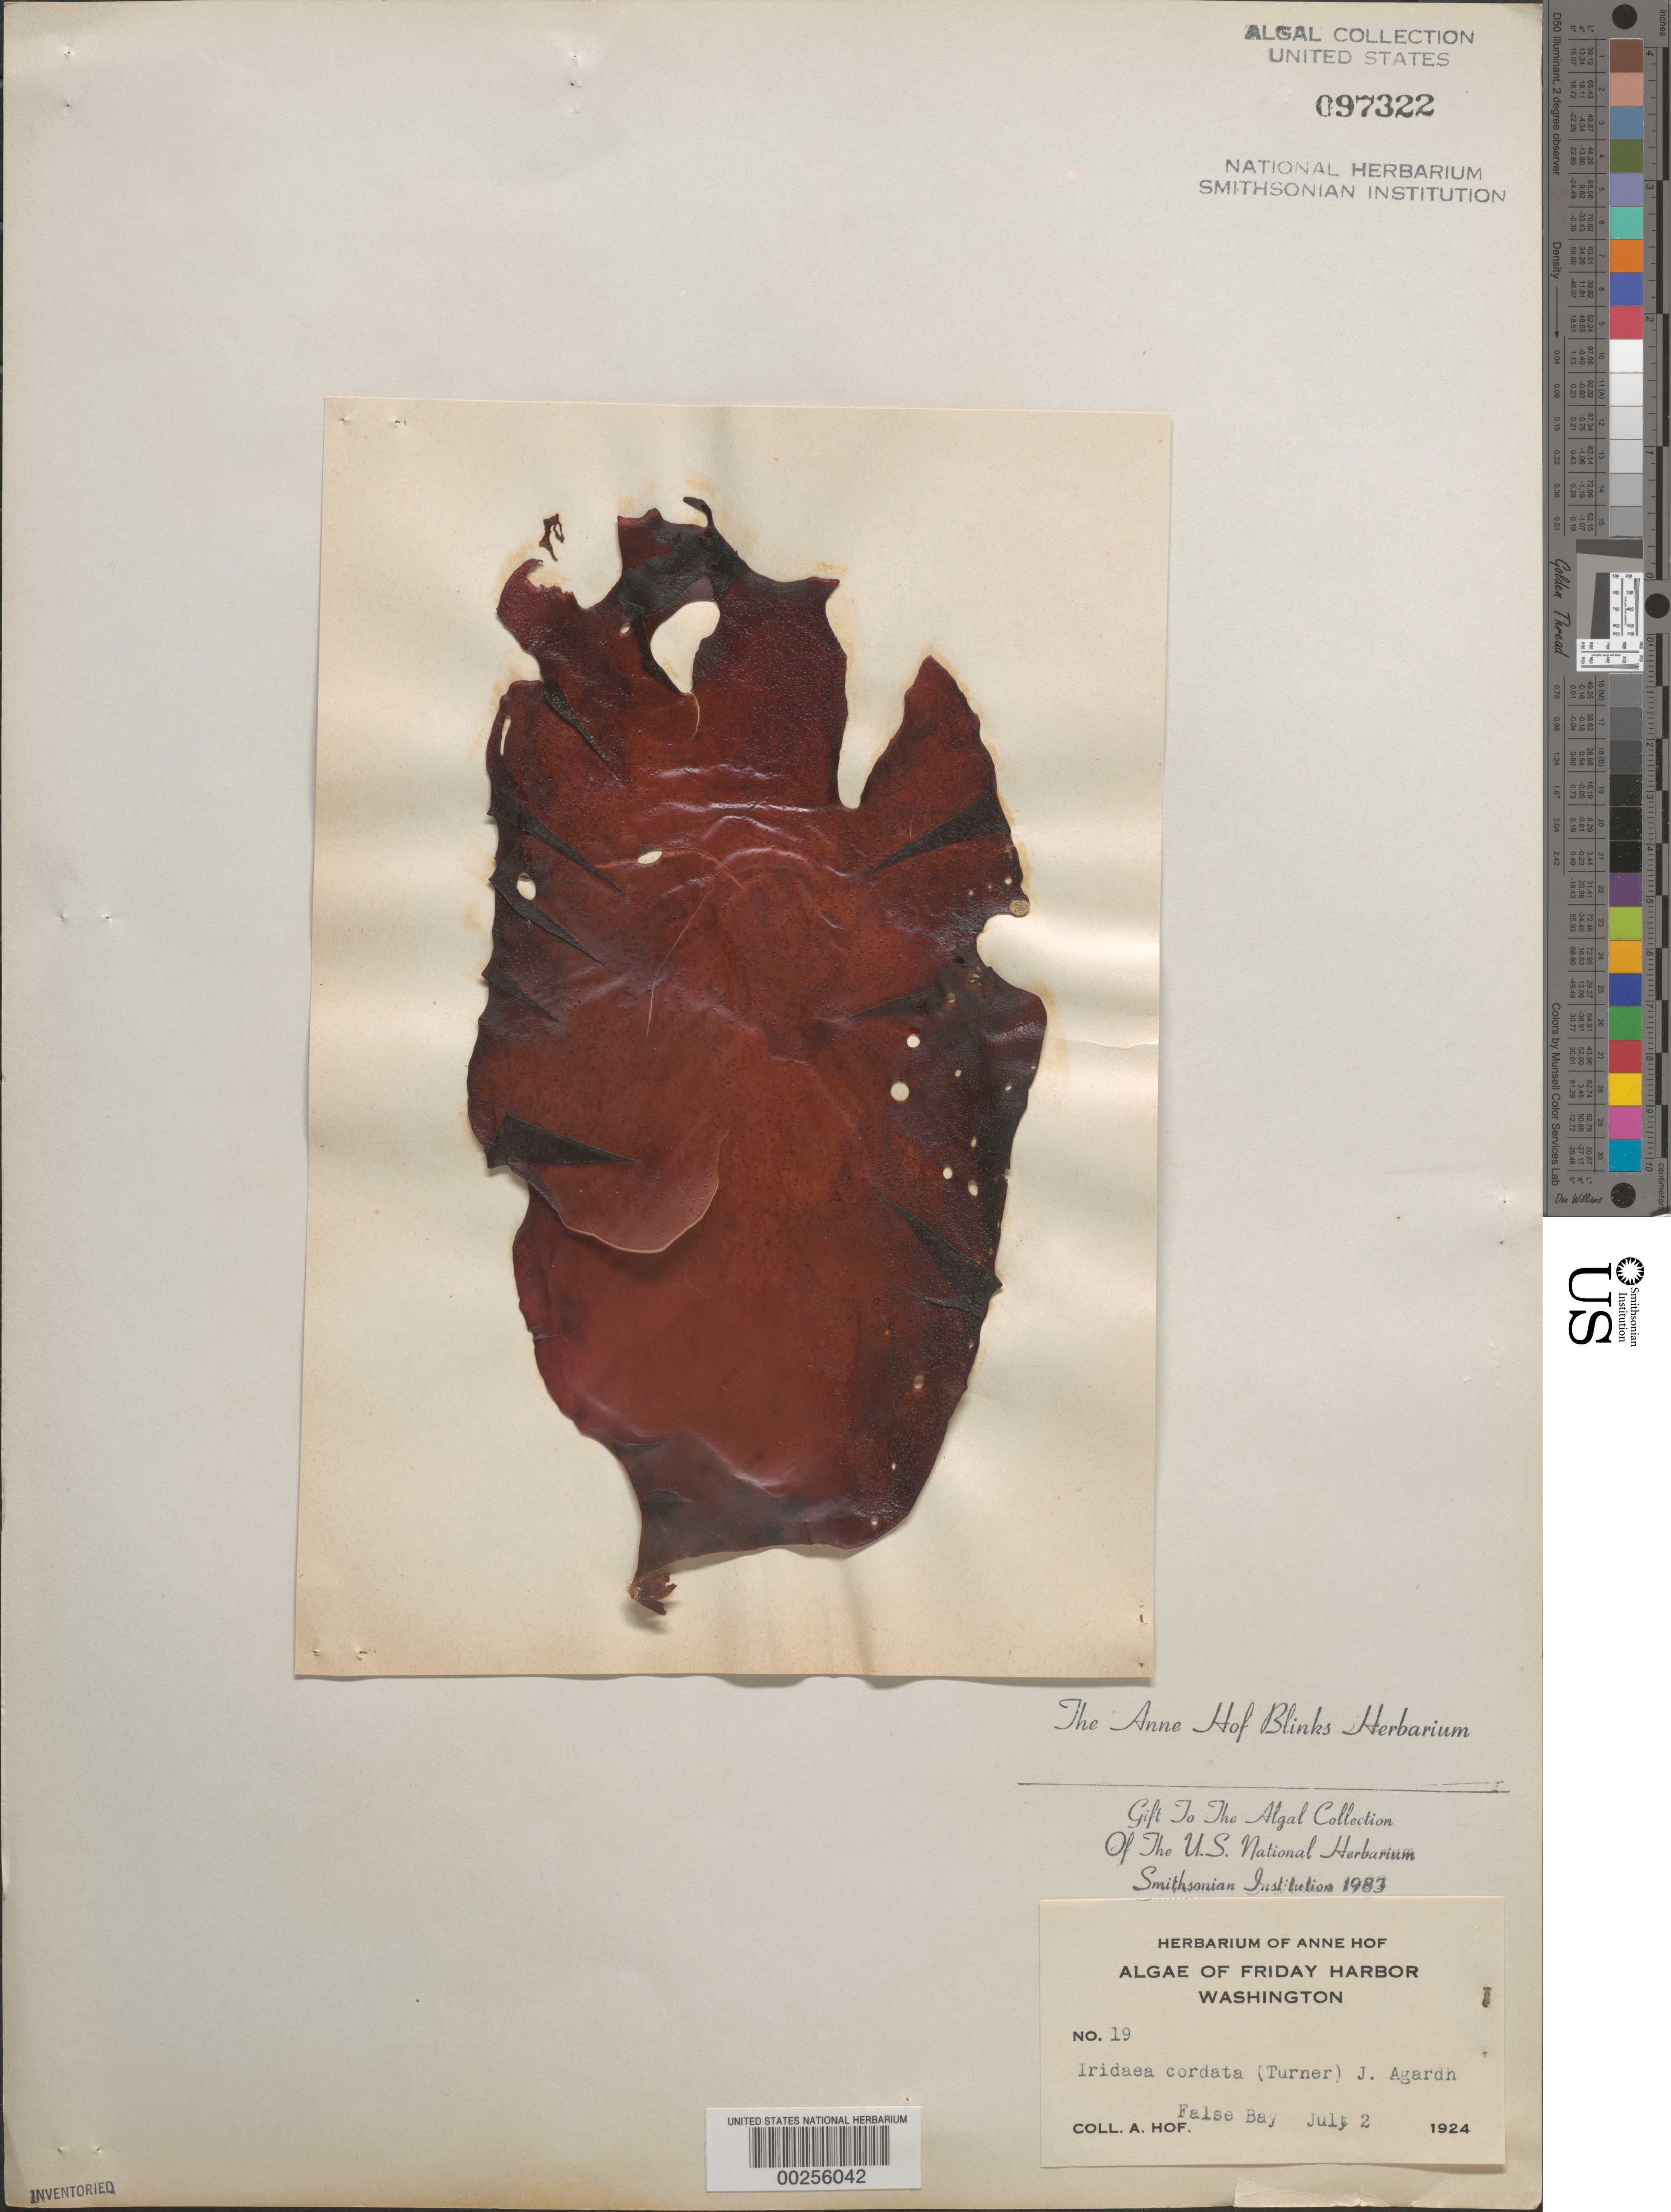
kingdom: Plantae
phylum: Rhodophyta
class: Florideophyceae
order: Gigartinales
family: Gigartinaceae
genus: Iridaea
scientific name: Iridaea cordata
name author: (Turner) Bory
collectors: A. Blinks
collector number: AHB 19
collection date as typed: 02 Jul 1924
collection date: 1924-07-02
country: United States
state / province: Washington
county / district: San Juan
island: San Juan Island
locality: False Bay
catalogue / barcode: US 97322